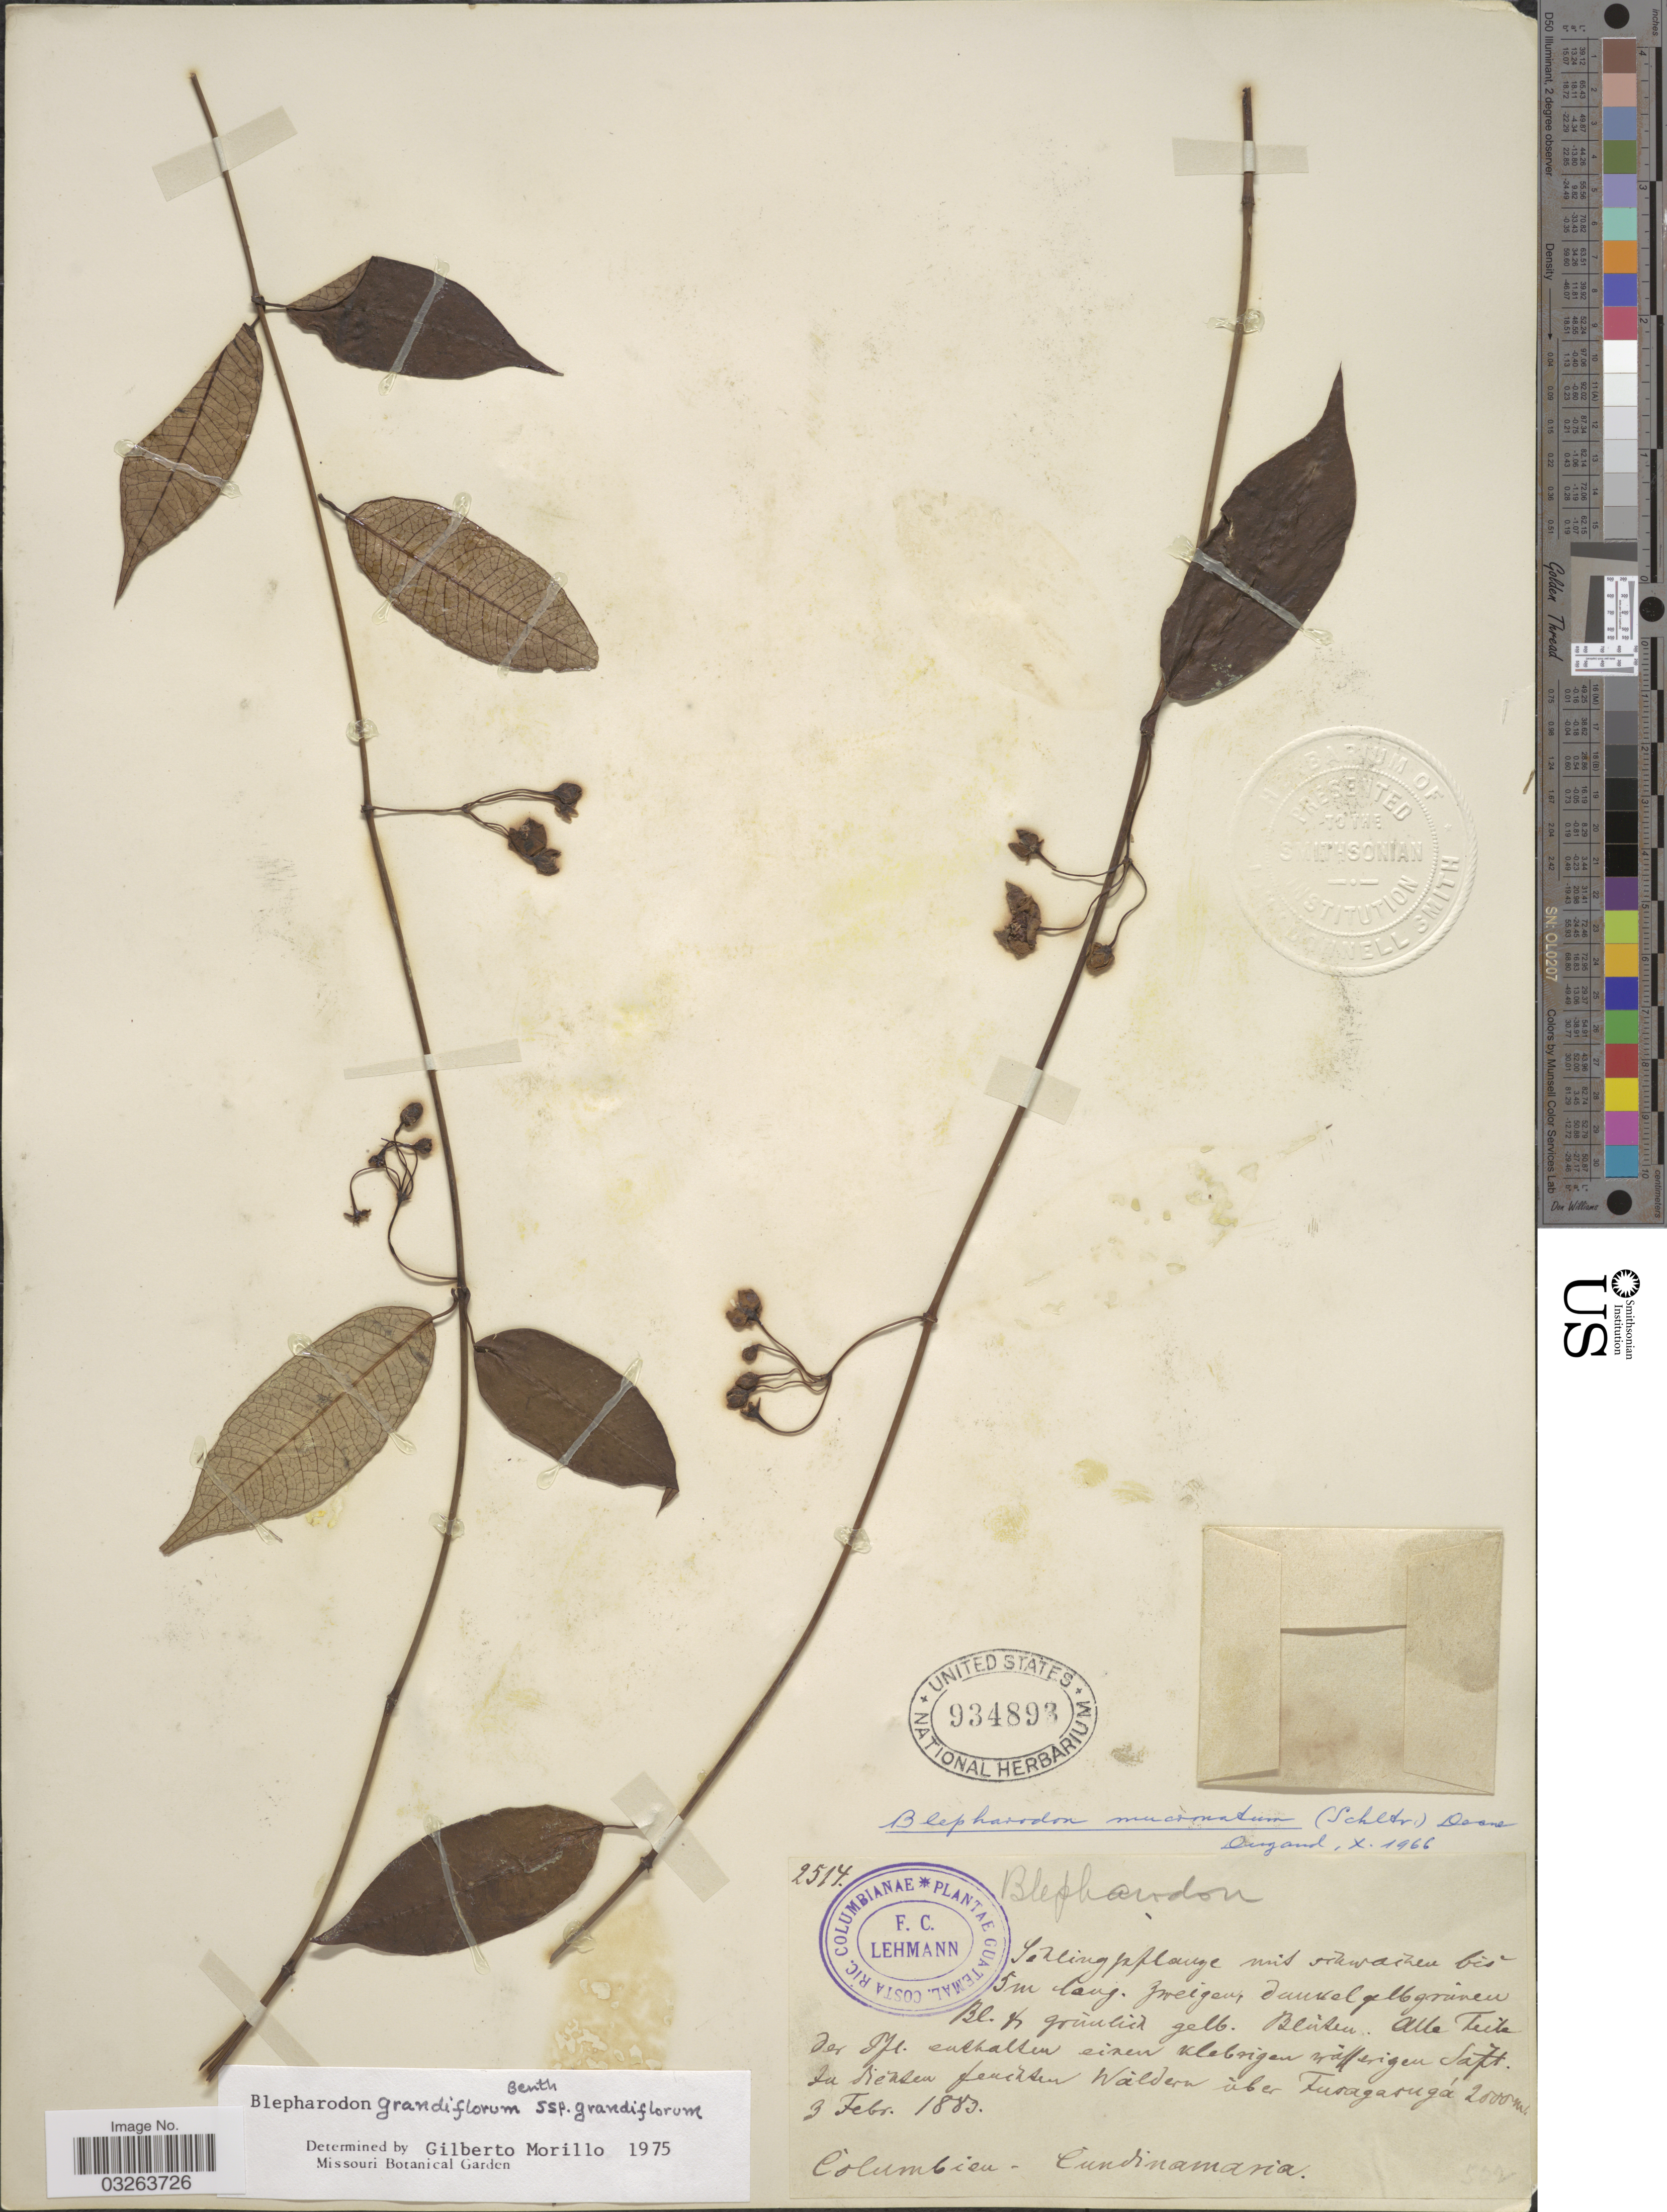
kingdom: Plantae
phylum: Tracheophyta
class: Magnoliopsida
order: Gentianales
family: Apocynaceae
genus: Blepharodon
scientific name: Blepharodon grandiflorum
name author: Benth.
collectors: F. C. Lehmann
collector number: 2514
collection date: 1883-02-03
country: Colombia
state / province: Cundinamarca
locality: Wáldern über Fusagasugá.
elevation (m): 2000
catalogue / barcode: US 934893